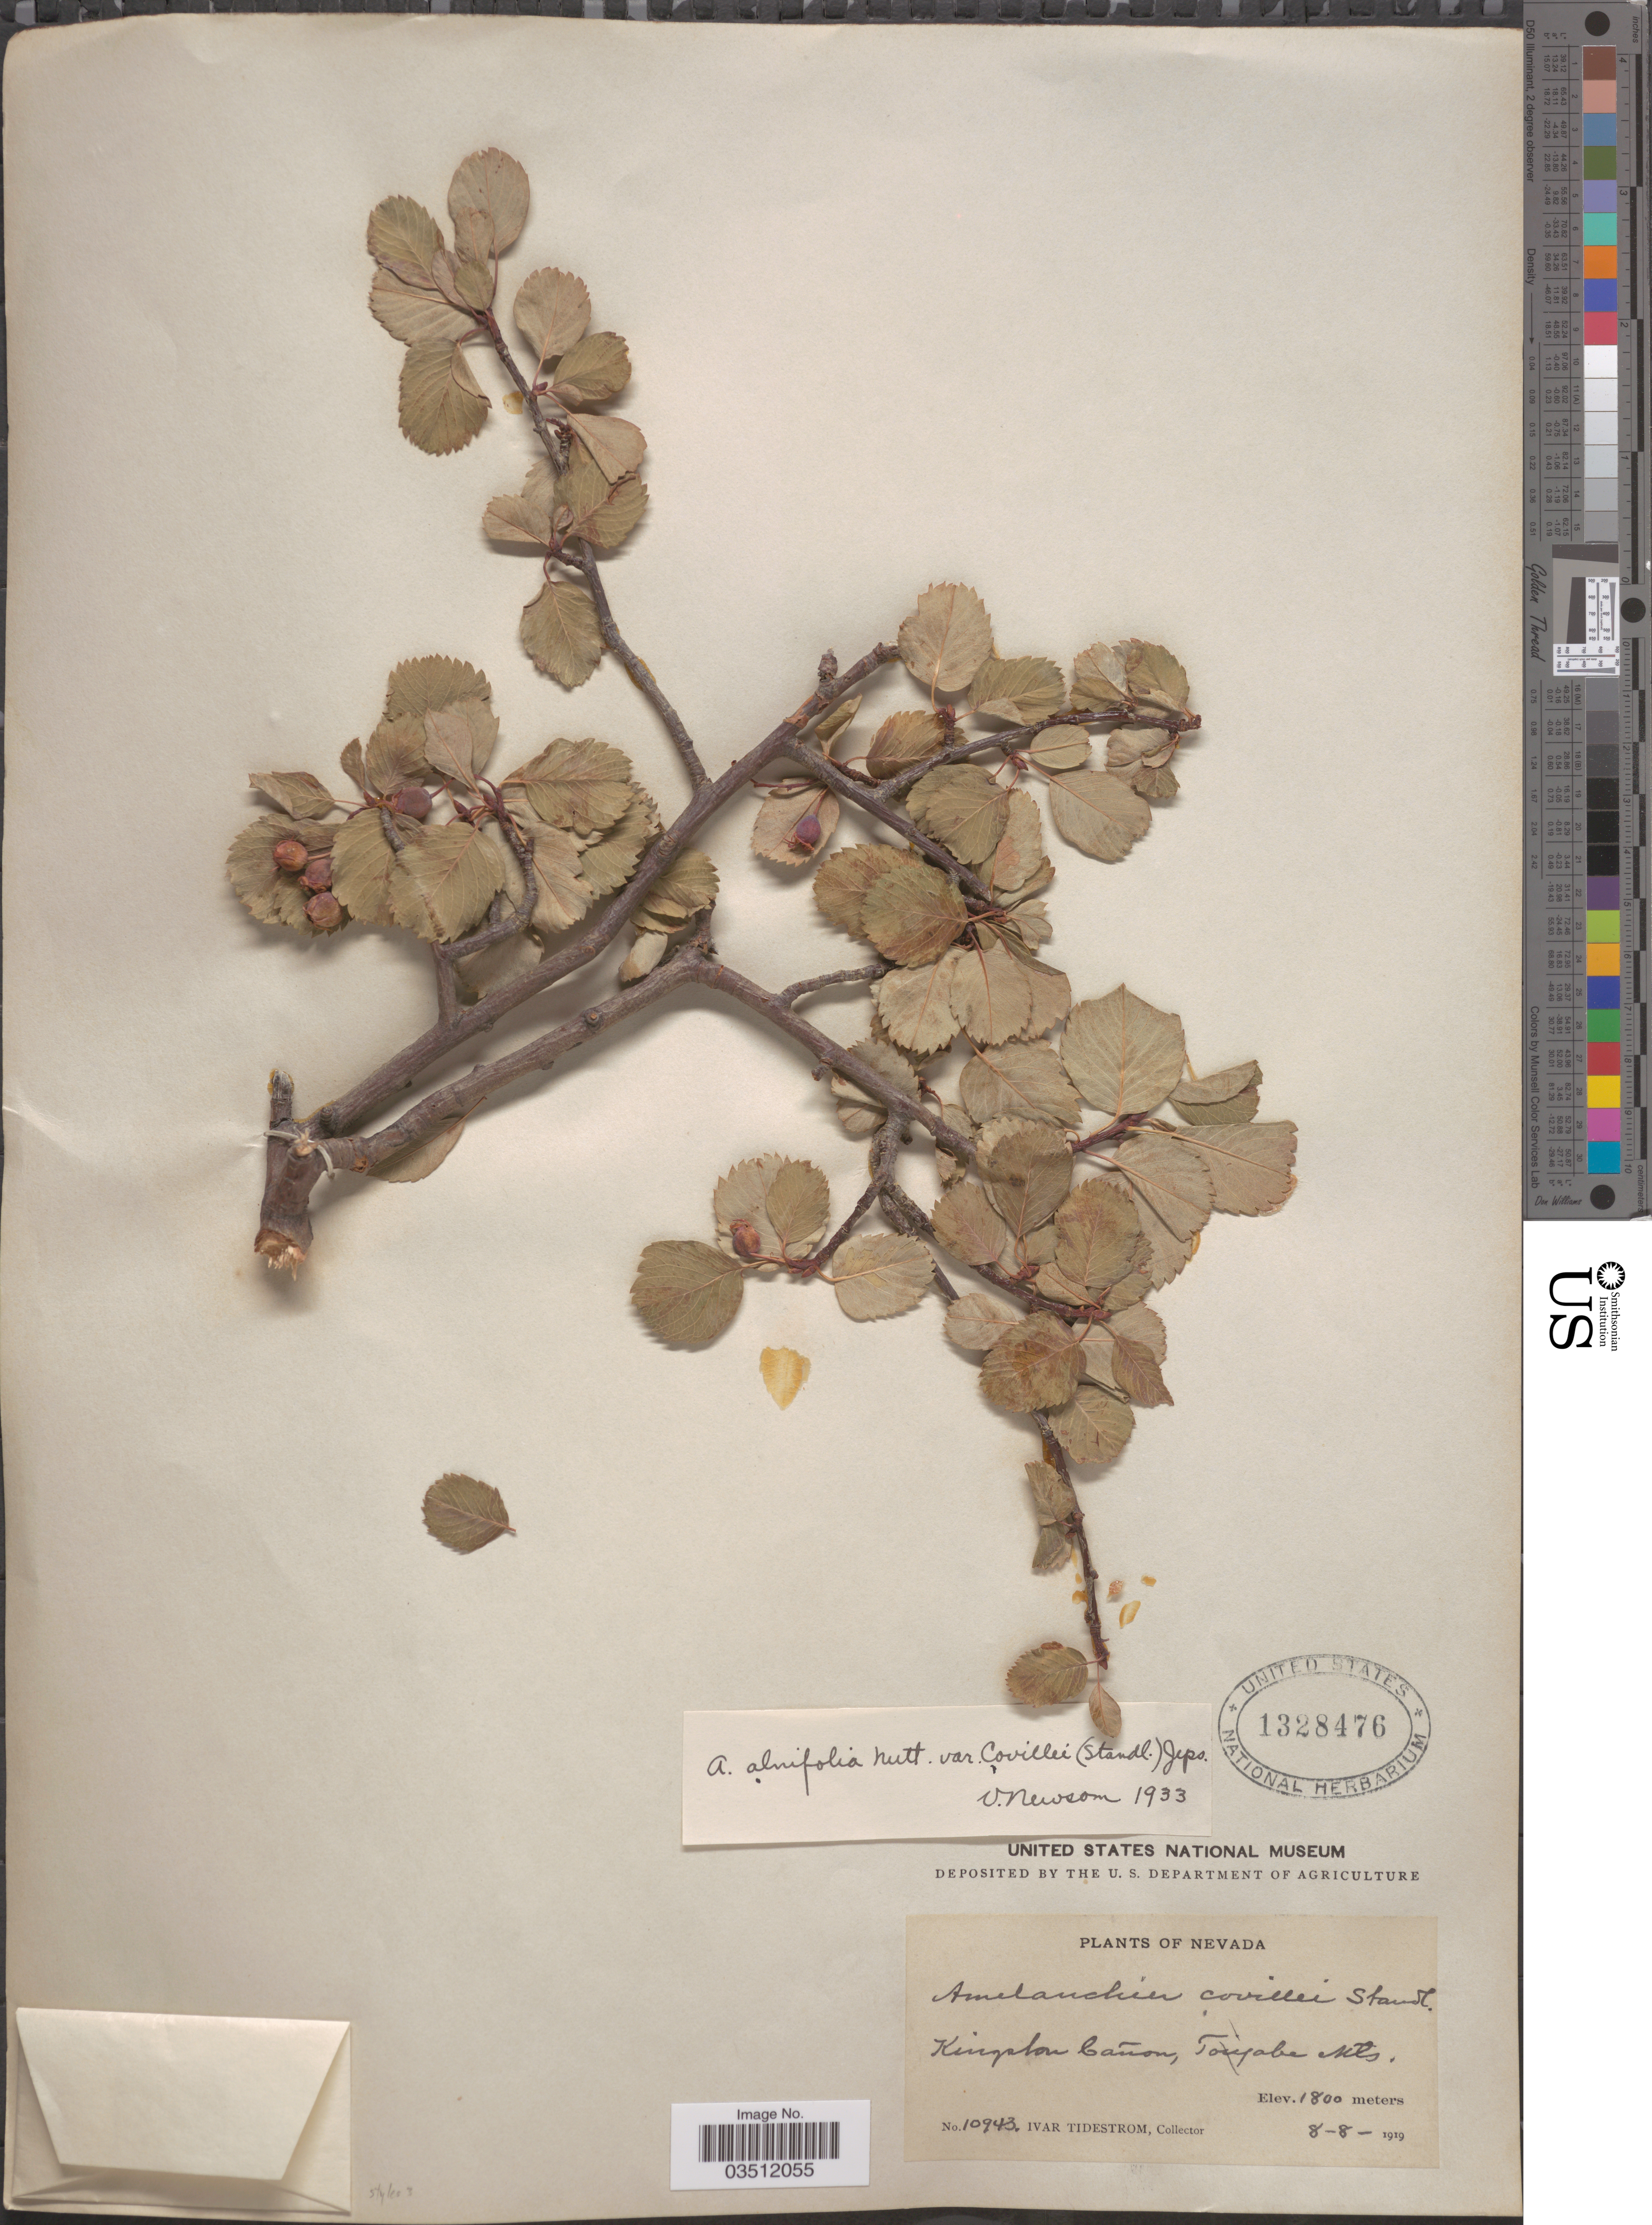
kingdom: Plantae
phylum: Tracheophyta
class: Magnoliopsida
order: Rosales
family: Rosaceae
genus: Amelanchier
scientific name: Amelanchier covillei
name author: Standl.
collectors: I. F. Tidestrom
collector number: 10943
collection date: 1919-08-08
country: United States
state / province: Nevada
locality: Kingston Cañon, Toiyabe Mts.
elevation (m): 1800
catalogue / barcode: US 1328476